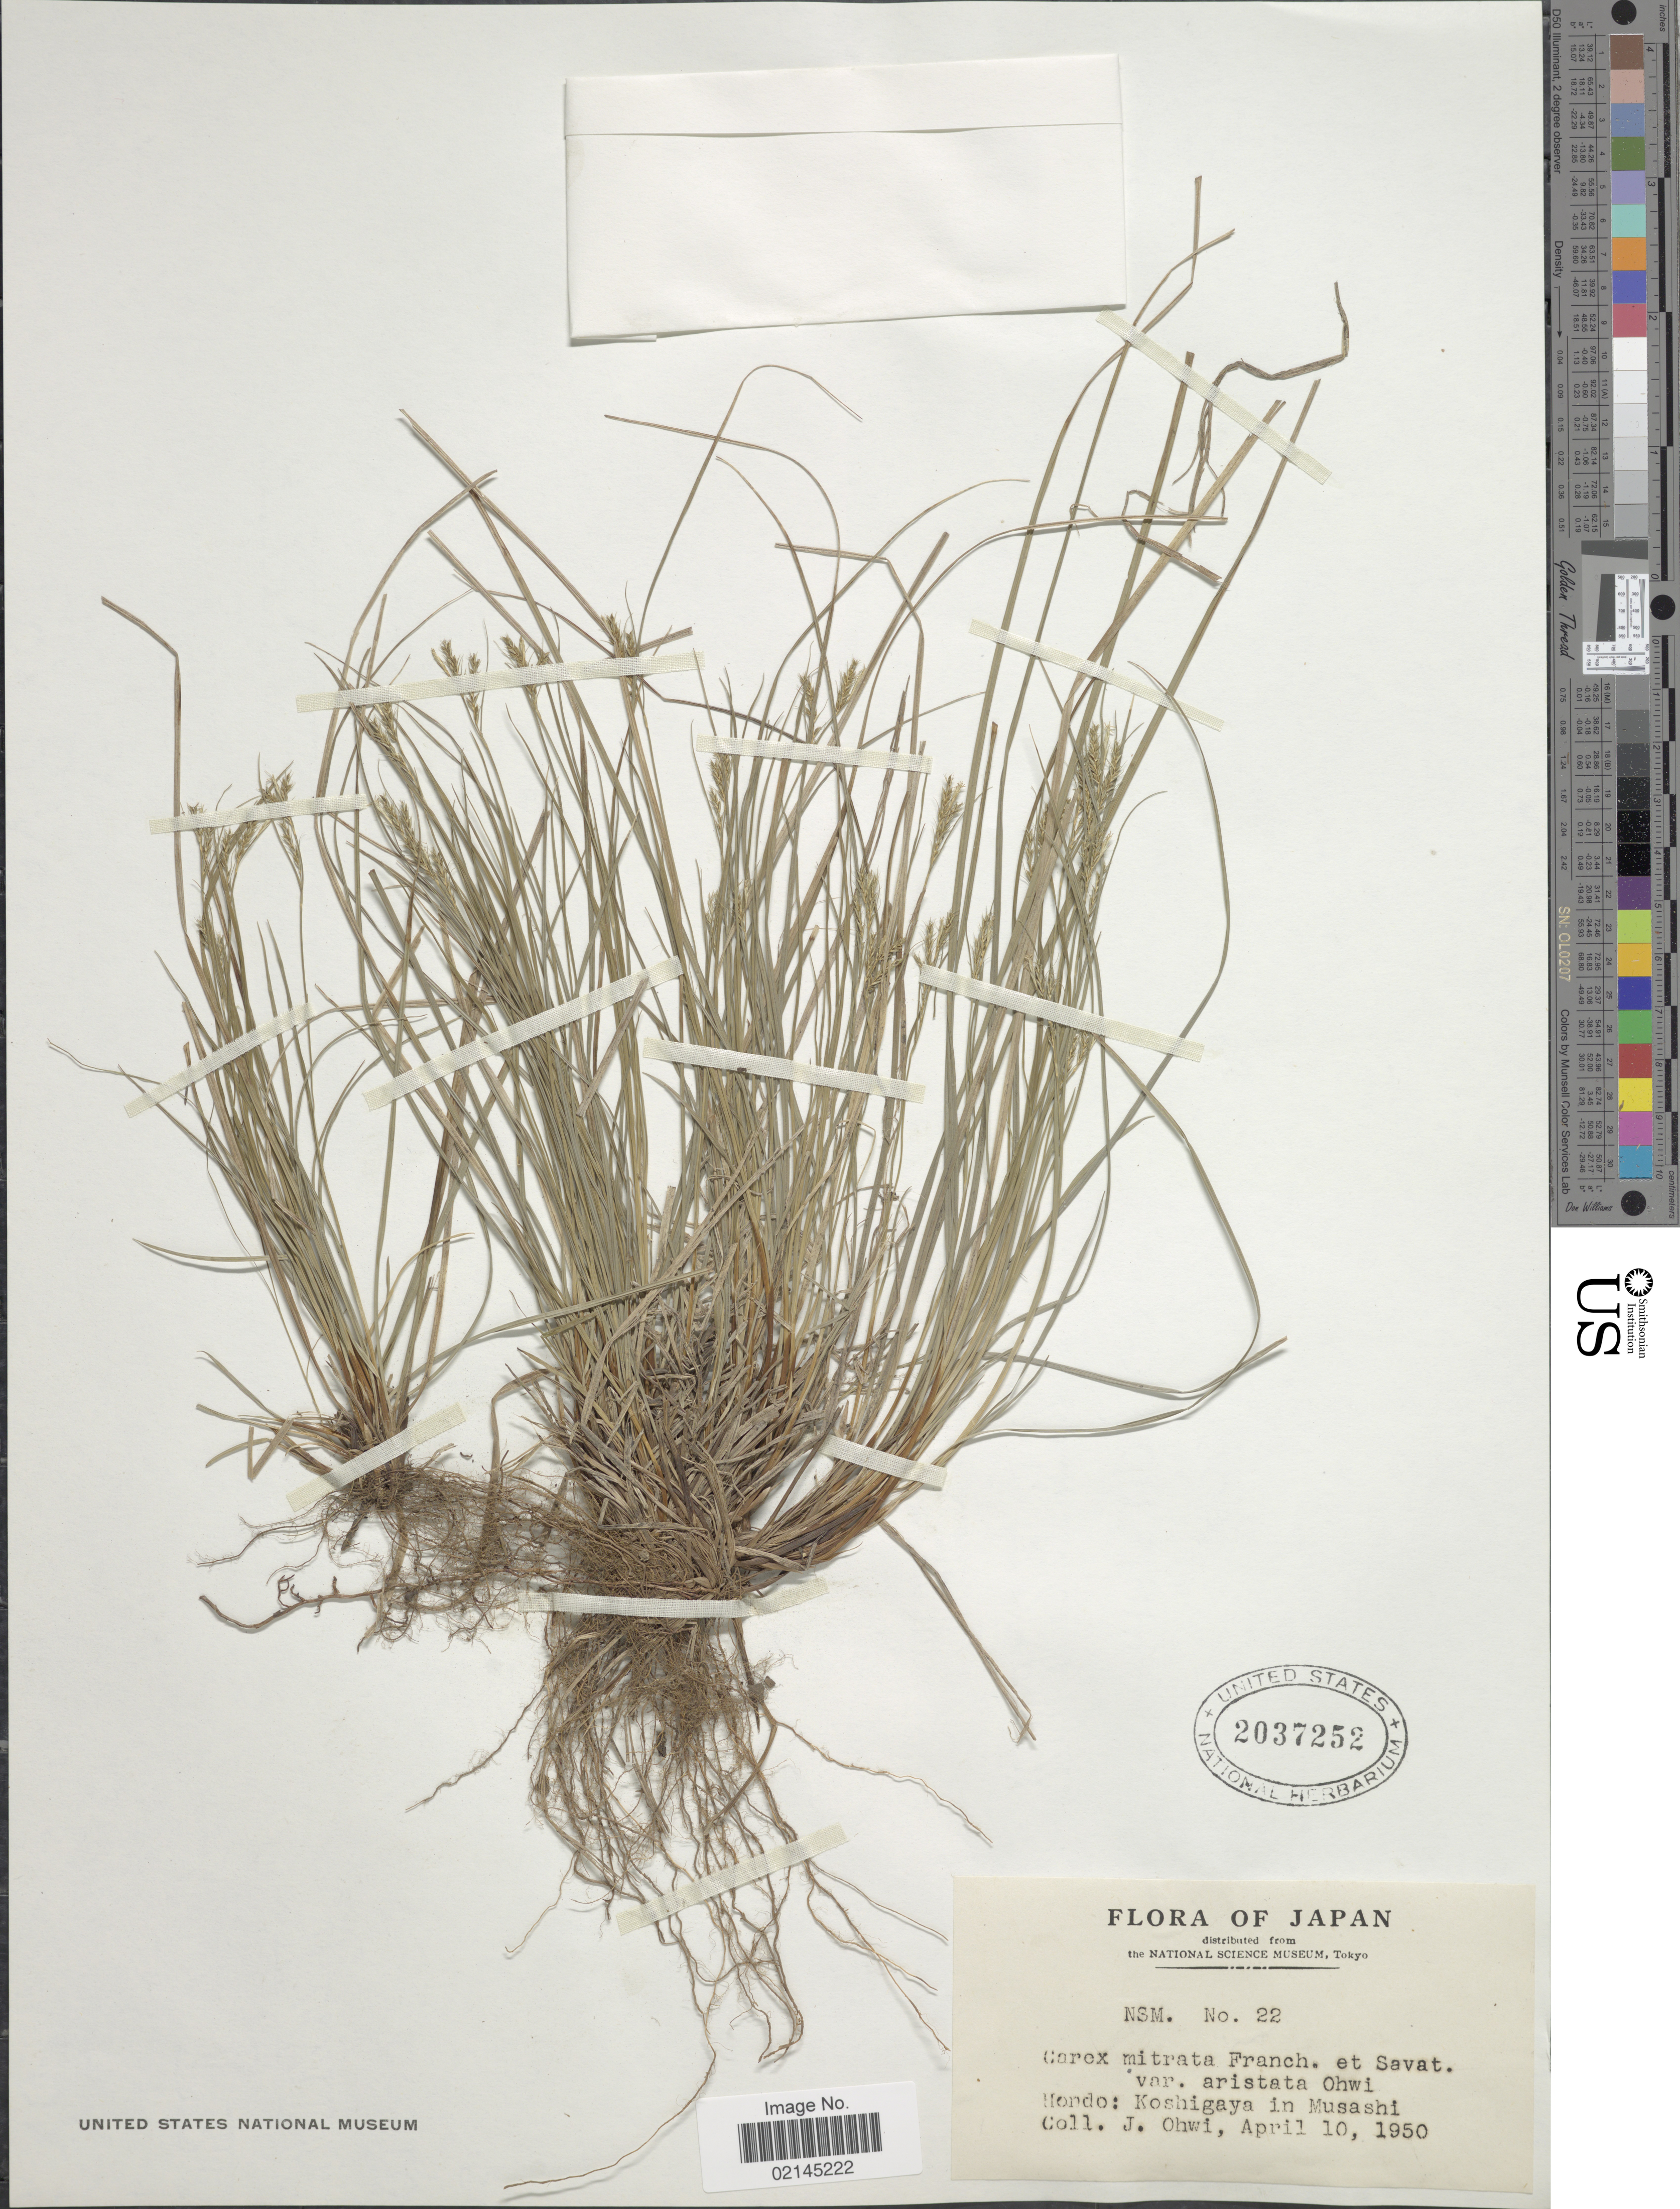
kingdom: Plantae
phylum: Tracheophyta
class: Liliopsida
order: Poales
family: Cyperaceae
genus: Carex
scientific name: Carex mitrata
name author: Franch.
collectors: J. Ohwi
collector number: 22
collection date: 1950-04-10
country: Japan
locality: Hondo: Koshigaya in Musashi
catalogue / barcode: US 2037252